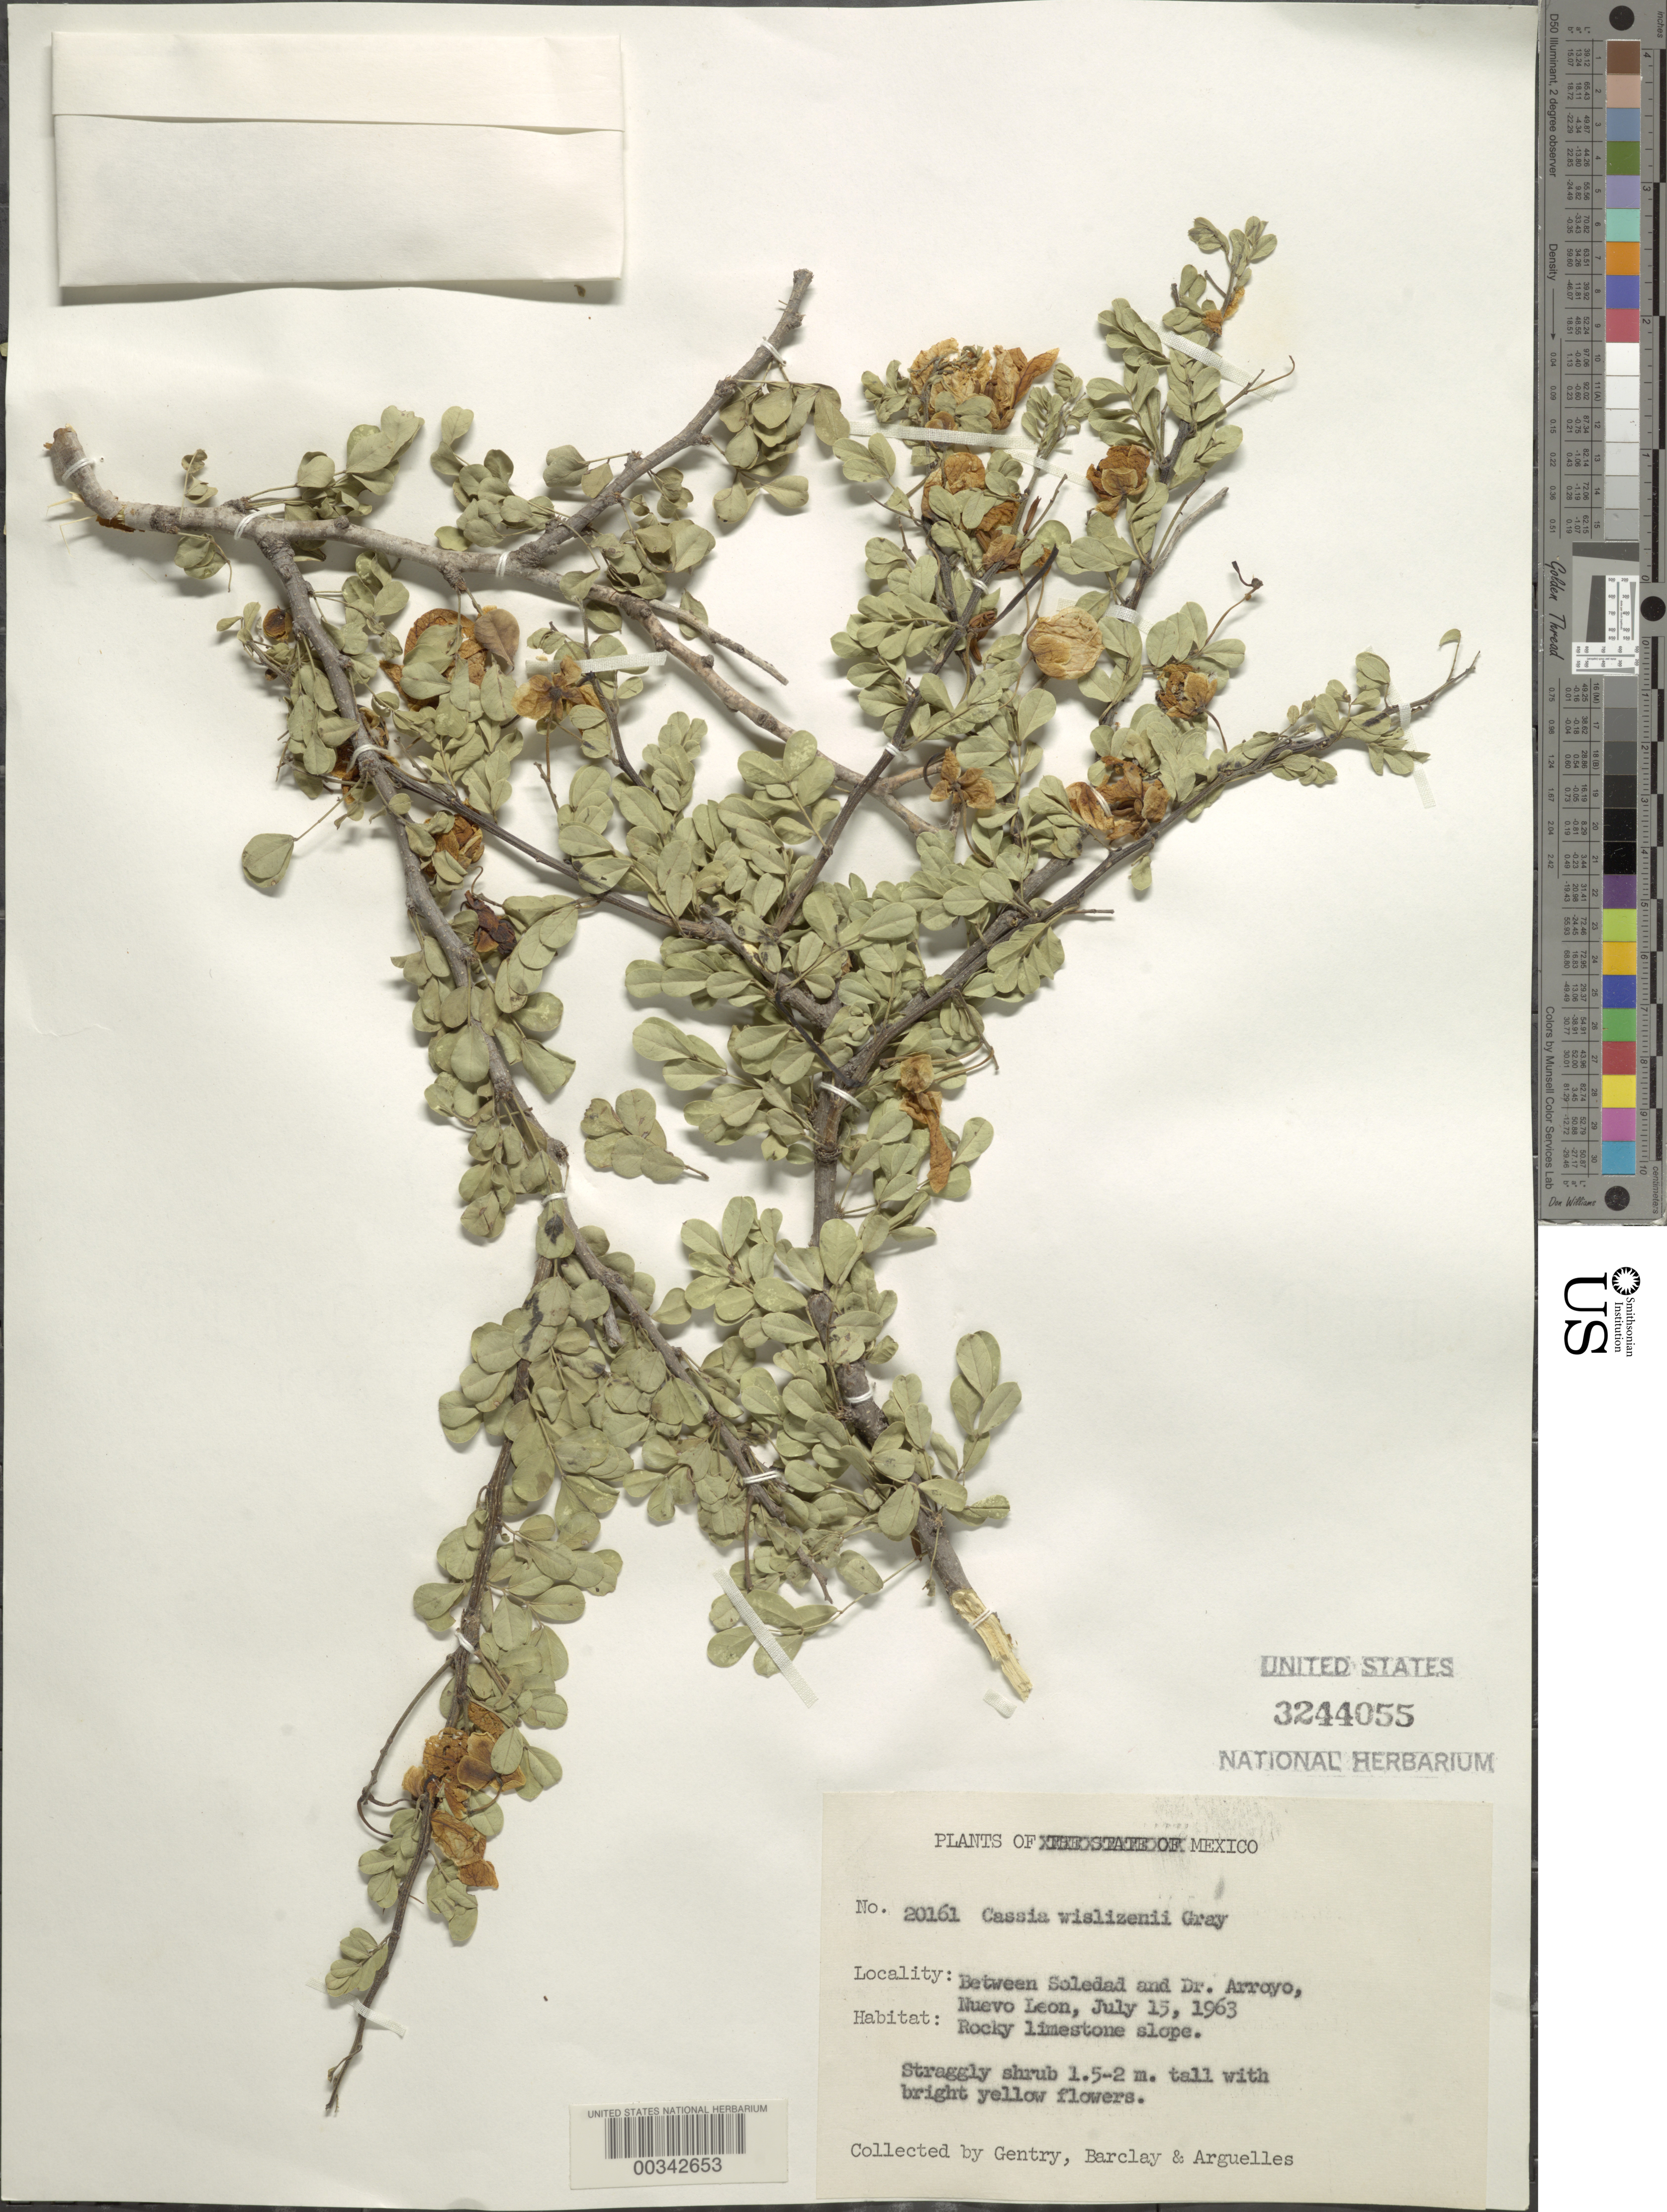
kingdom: Plantae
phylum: Tracheophyta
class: Magnoliopsida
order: Fabales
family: Fabaceae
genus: Senna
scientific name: Senna wislizeni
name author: (A. Gray) H.S. Irwin & Barneby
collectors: H. S. Gentry, A. S. Barclay & J. Arguelles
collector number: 20161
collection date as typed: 15 Jul 1963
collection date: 1963-07-15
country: Mexico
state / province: Nuevo León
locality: Between soledad and Dr. Arroyo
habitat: Rocky limeston slope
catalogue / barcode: US 3244055